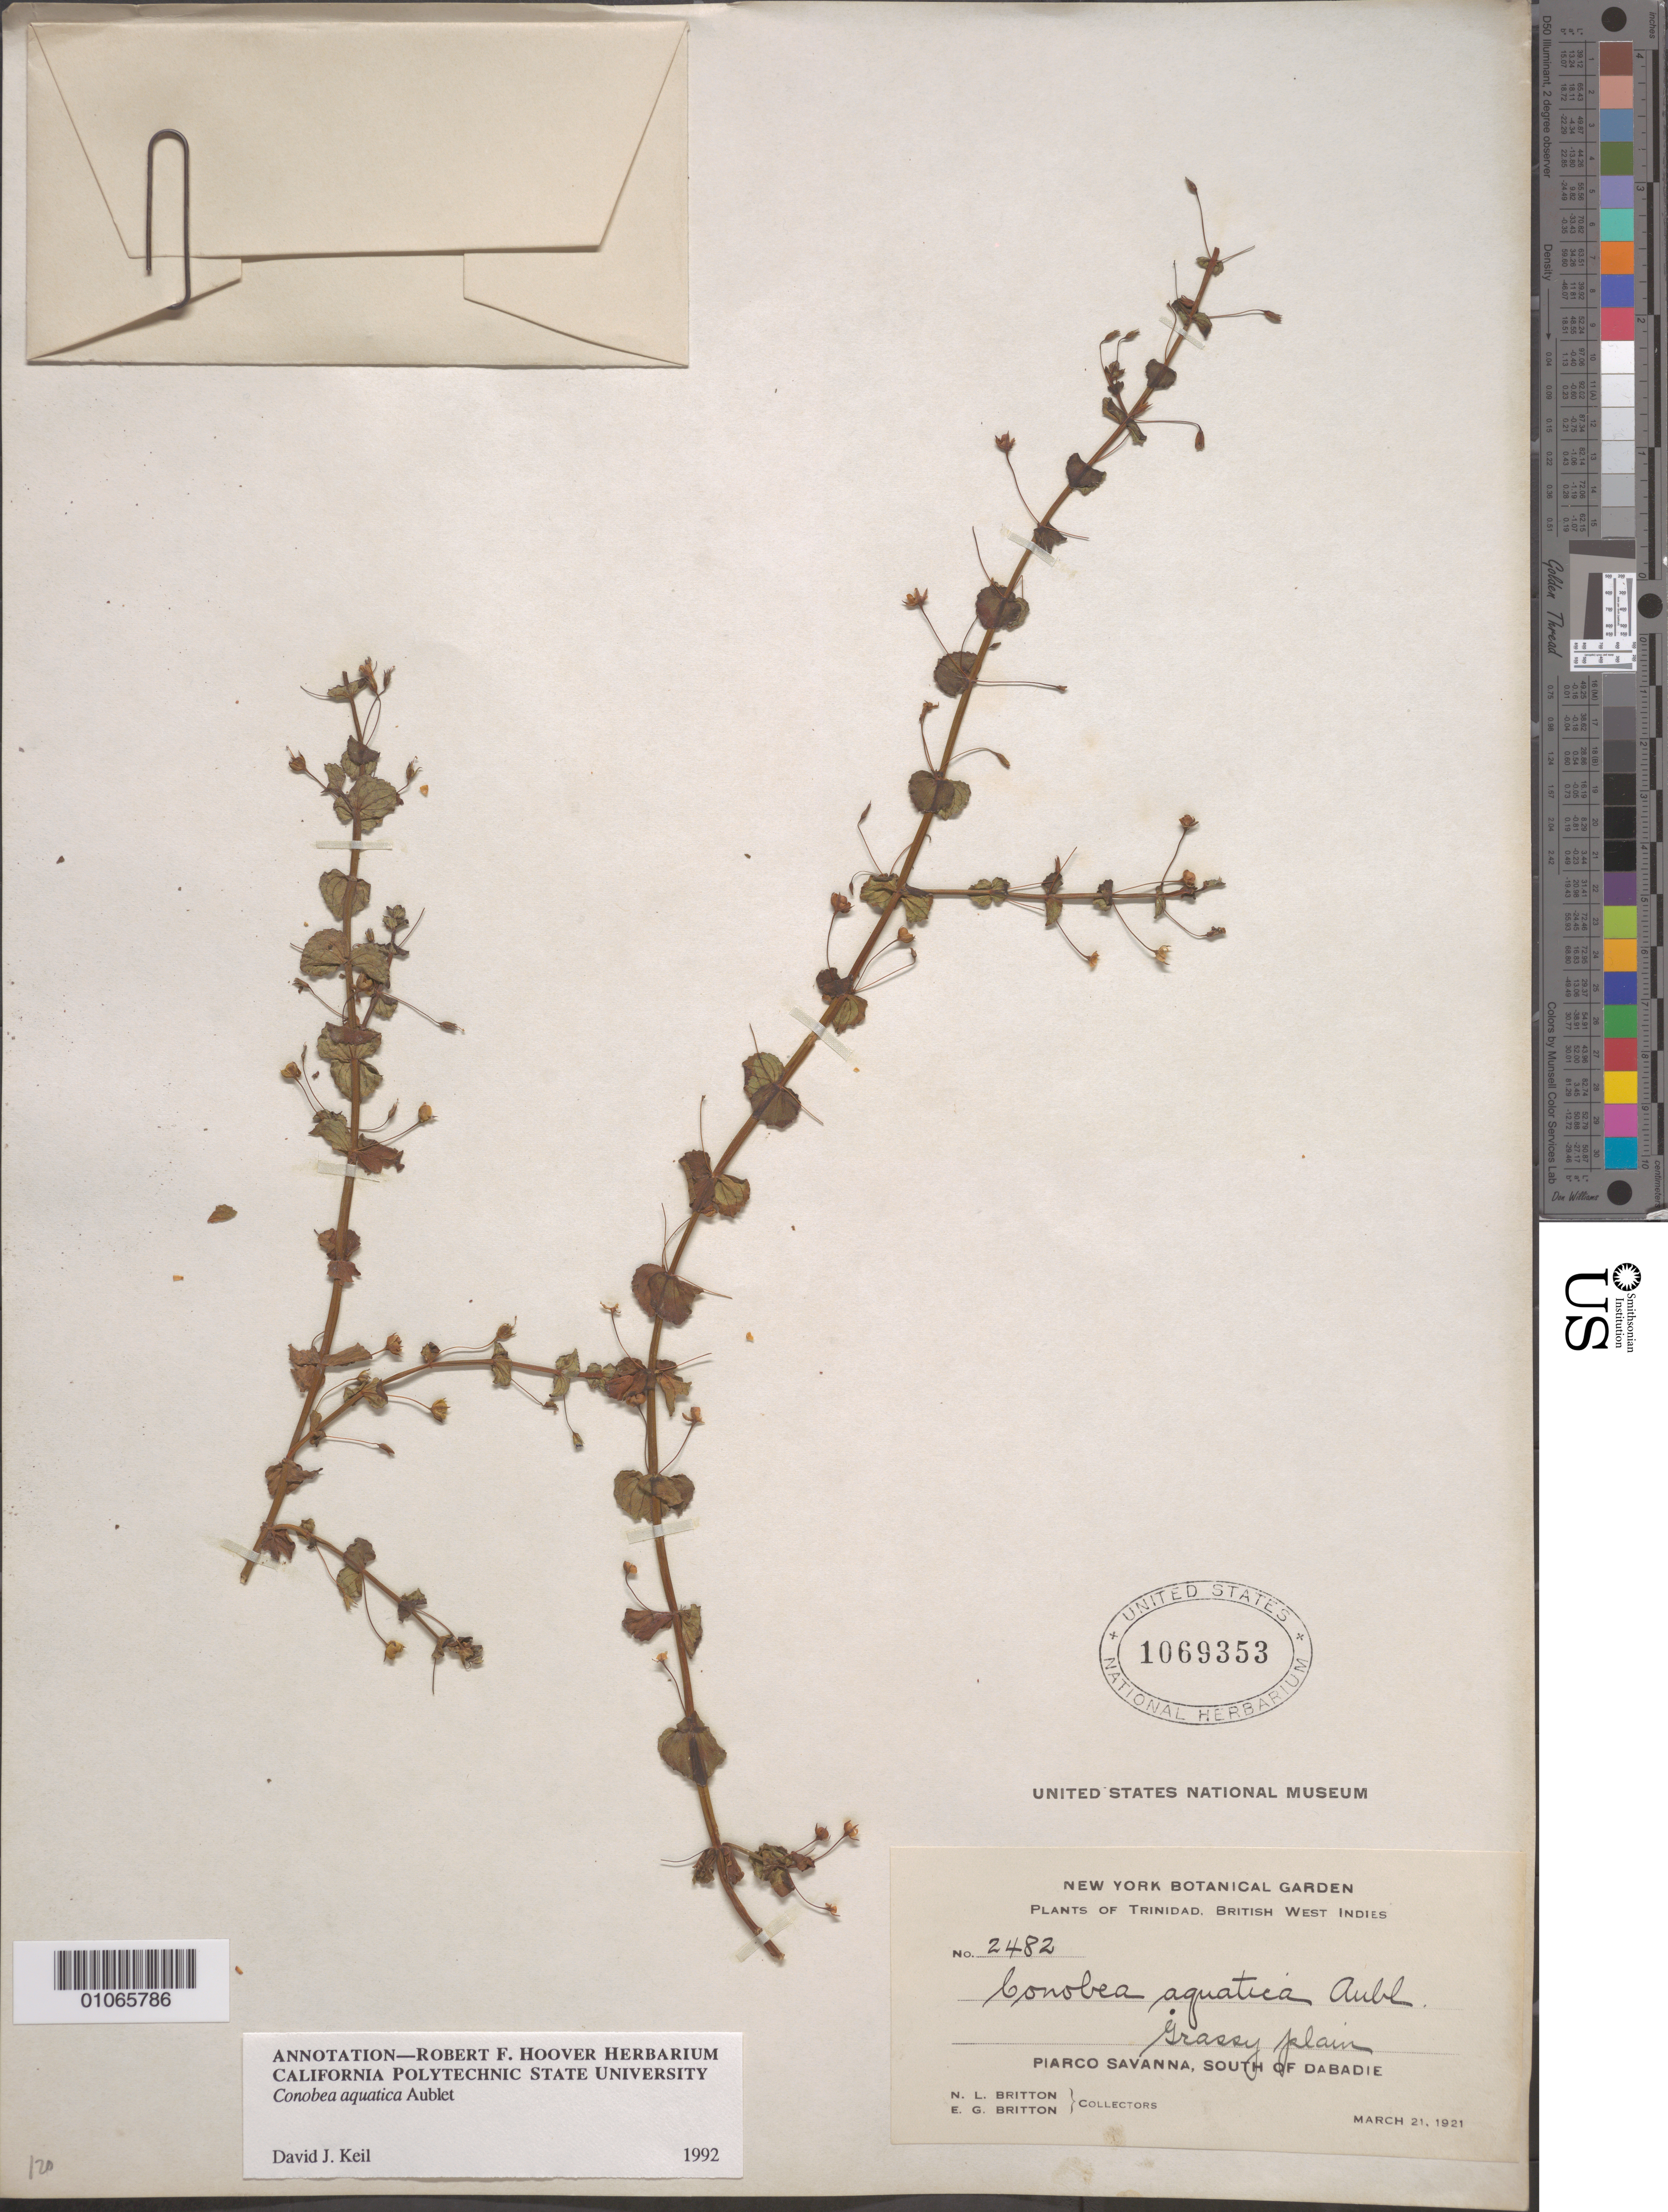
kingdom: Plantae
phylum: Tracheophyta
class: Magnoliopsida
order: Lamiales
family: Plantaginaceae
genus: Conobea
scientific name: Conobea aquatica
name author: Aubl.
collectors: N. Britton & E. G. Britton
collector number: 2482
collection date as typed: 21 Mar 1921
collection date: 1921-03-21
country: Trinidad and Tobago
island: Trinidad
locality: Grassy plain. Piarco Savanna, south of Dabadie.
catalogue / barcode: US 1069353